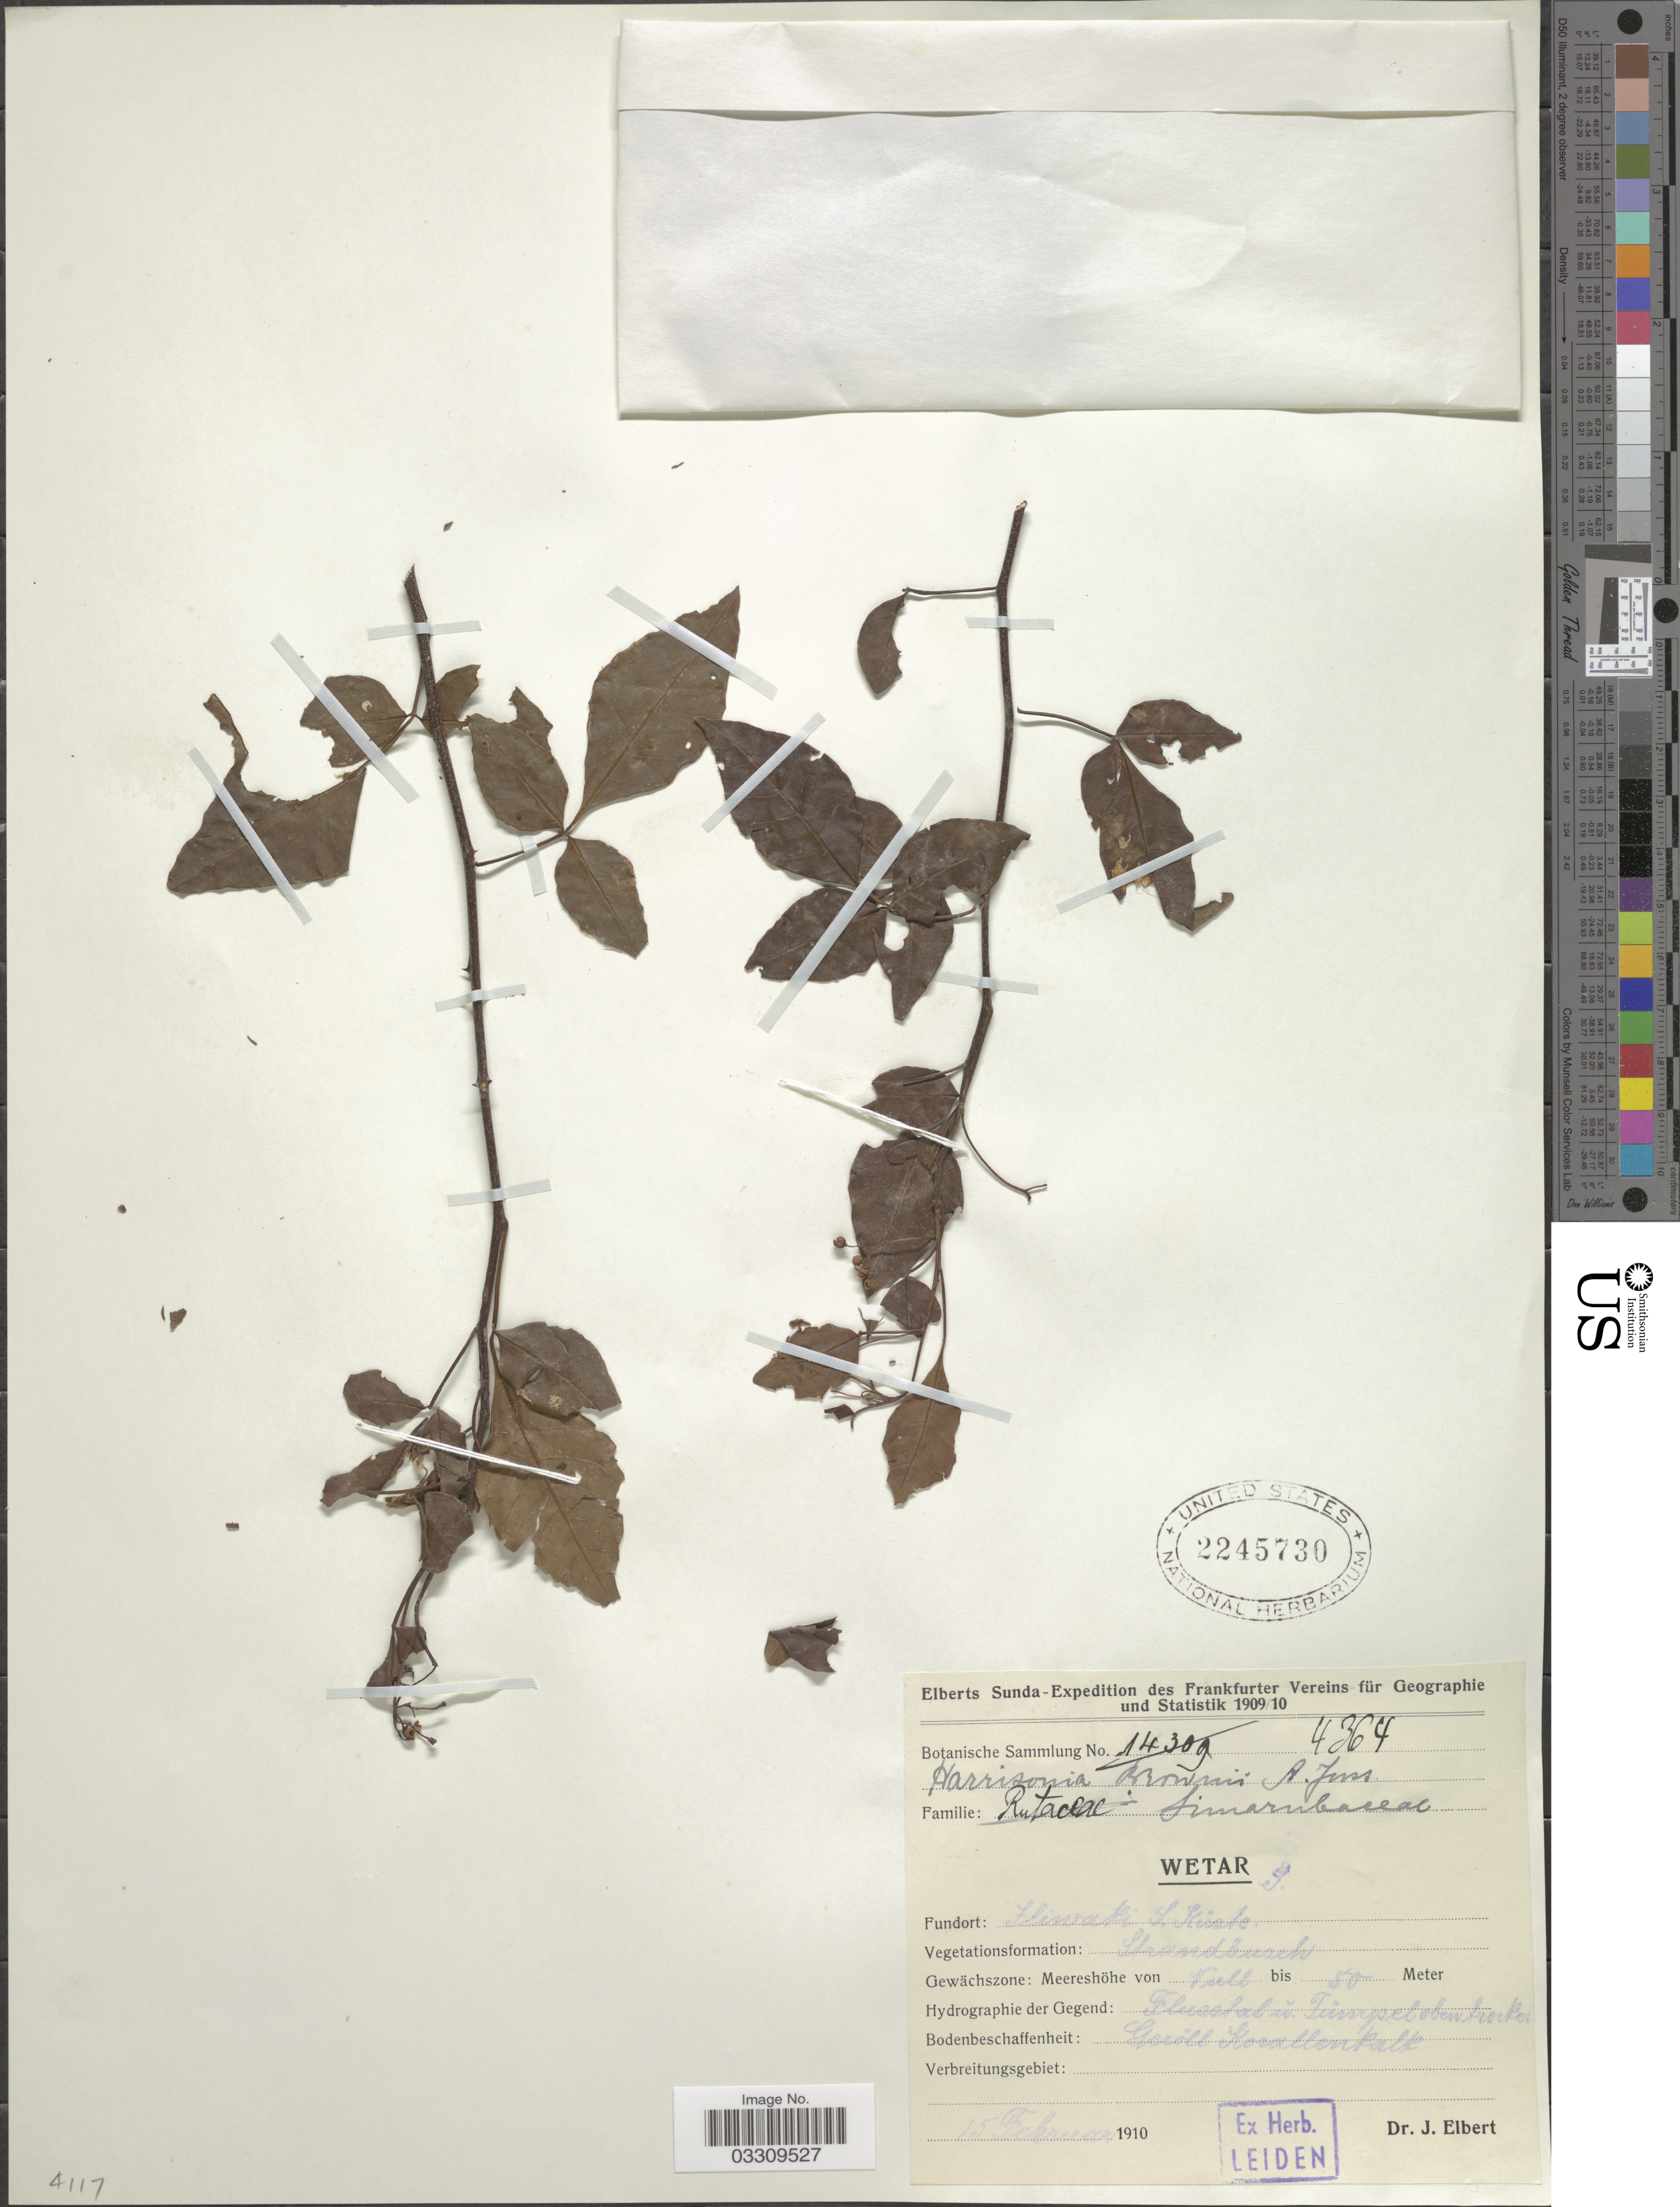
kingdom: Plantae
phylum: Tracheophyta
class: Magnoliopsida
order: Sapindales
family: Rutaceae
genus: Harrisonia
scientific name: Harrisonia brownii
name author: A. Juss.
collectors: J. Elbert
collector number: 4364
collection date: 1910-02-15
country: Indonesia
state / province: Maluku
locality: Wetar. Flinwaki S. Keiste. [interpreted]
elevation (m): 0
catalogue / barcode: US 2245730